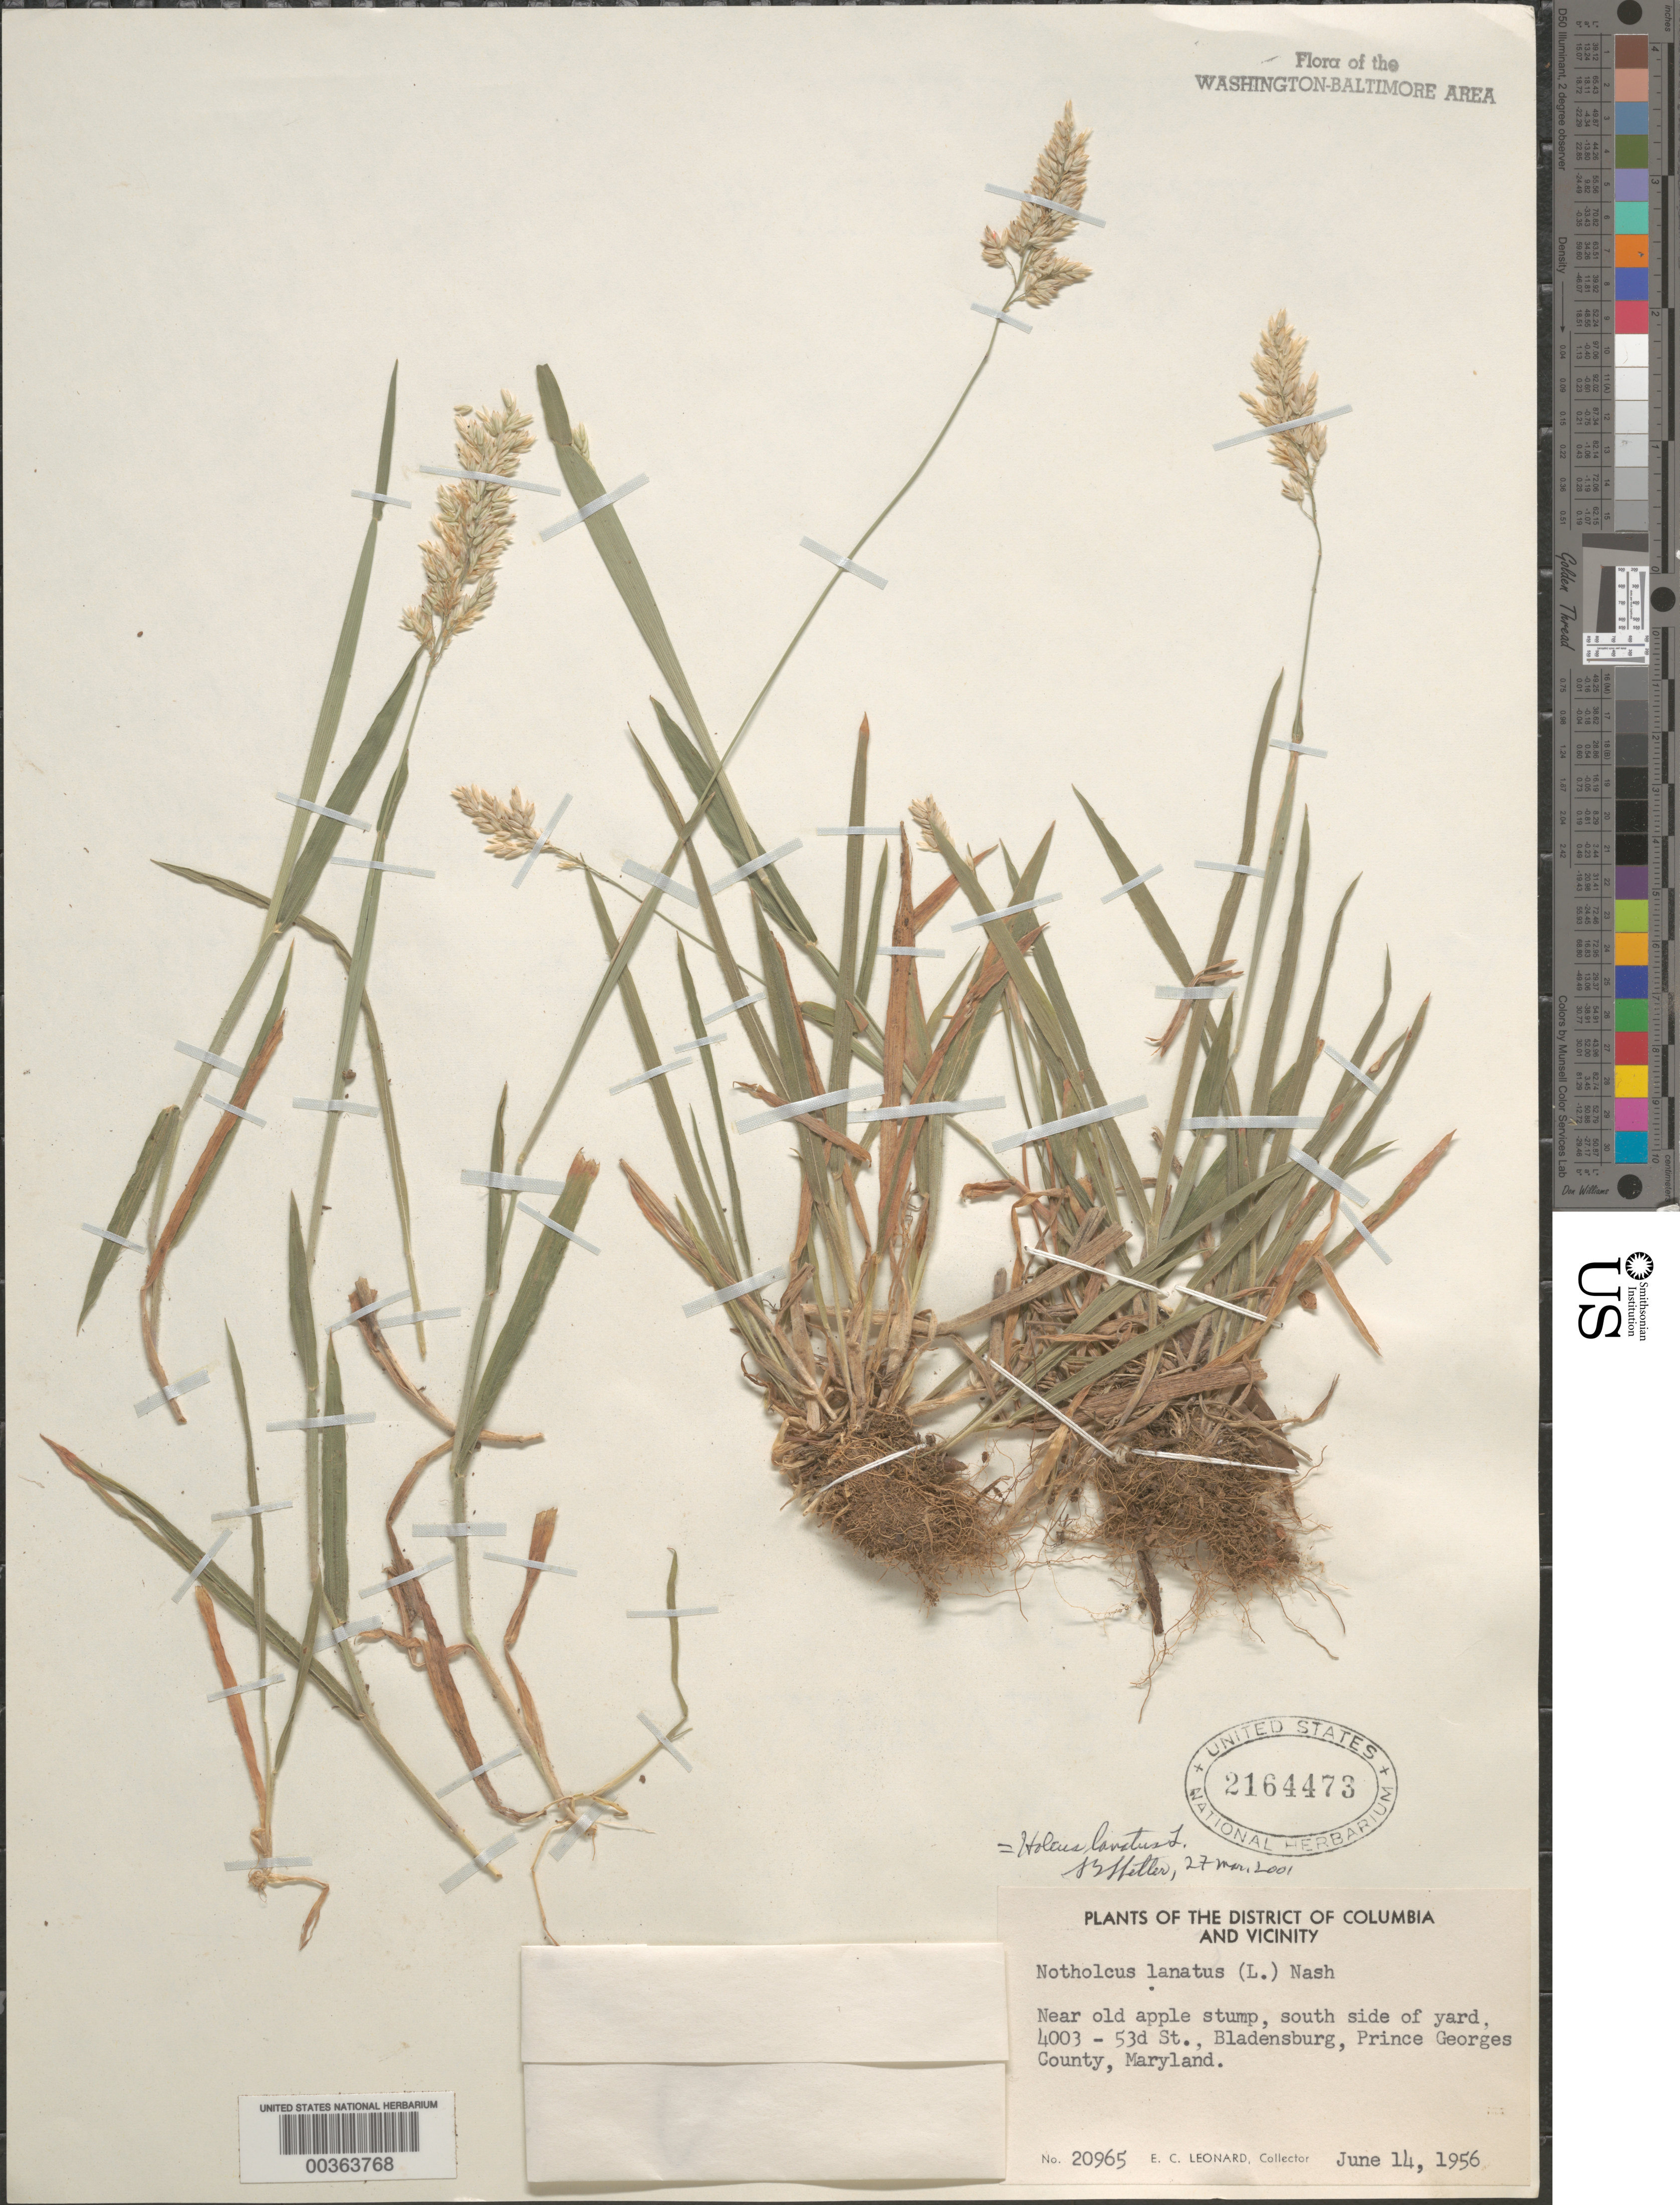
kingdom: Plantae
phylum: Tracheophyta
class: Liliopsida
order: Poales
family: Poaceae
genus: Holcus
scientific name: Holcus lanatus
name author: L.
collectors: E. C. Leonard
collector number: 20965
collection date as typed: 14 Jun 1956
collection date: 1956-06-14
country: United States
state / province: Maryland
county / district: Prince George's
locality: Bladensburg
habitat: Near old apple tree stump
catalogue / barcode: US 2164473